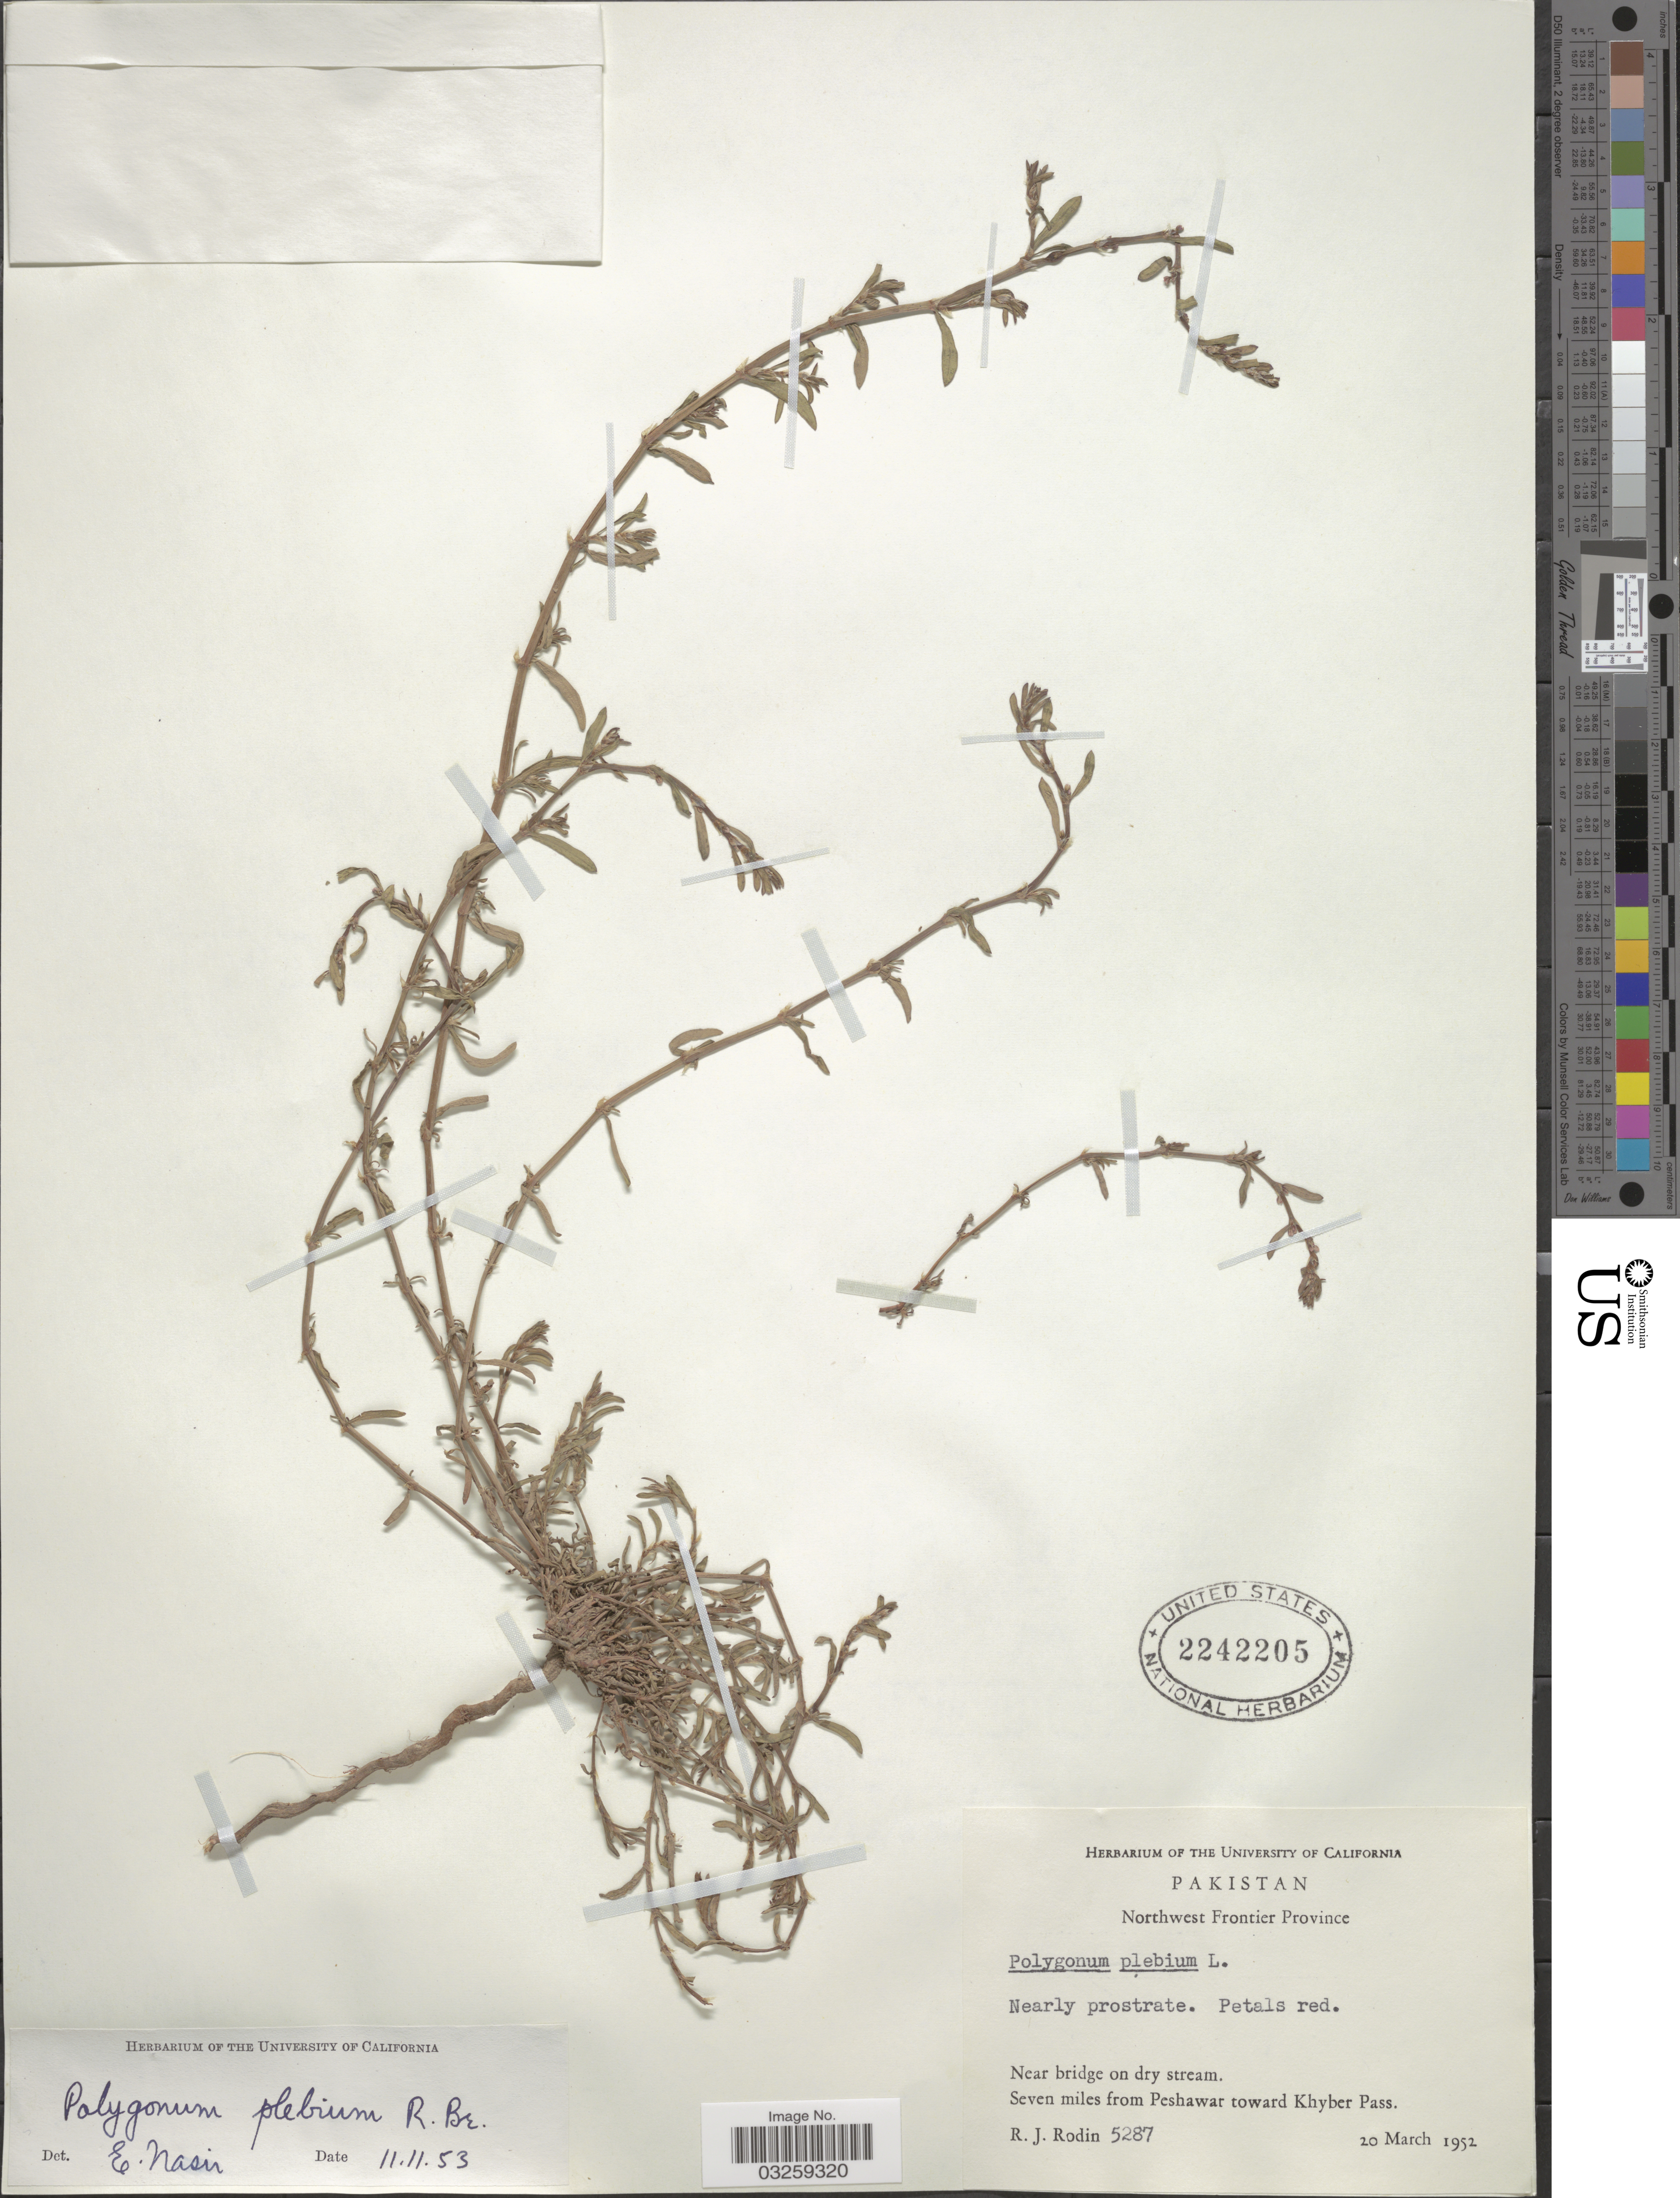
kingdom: Plantae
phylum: Tracheophyta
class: Magnoliopsida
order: Caryophyllales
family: Polygonaceae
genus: Polygonum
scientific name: Polygonum plebeium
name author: R. Br.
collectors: R. J. Rodin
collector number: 5287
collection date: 1952-03-20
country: Pakistan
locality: Northwest Frontier Province. Seven miles from Peshawar toward Khyber Pass.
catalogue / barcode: US 2242205